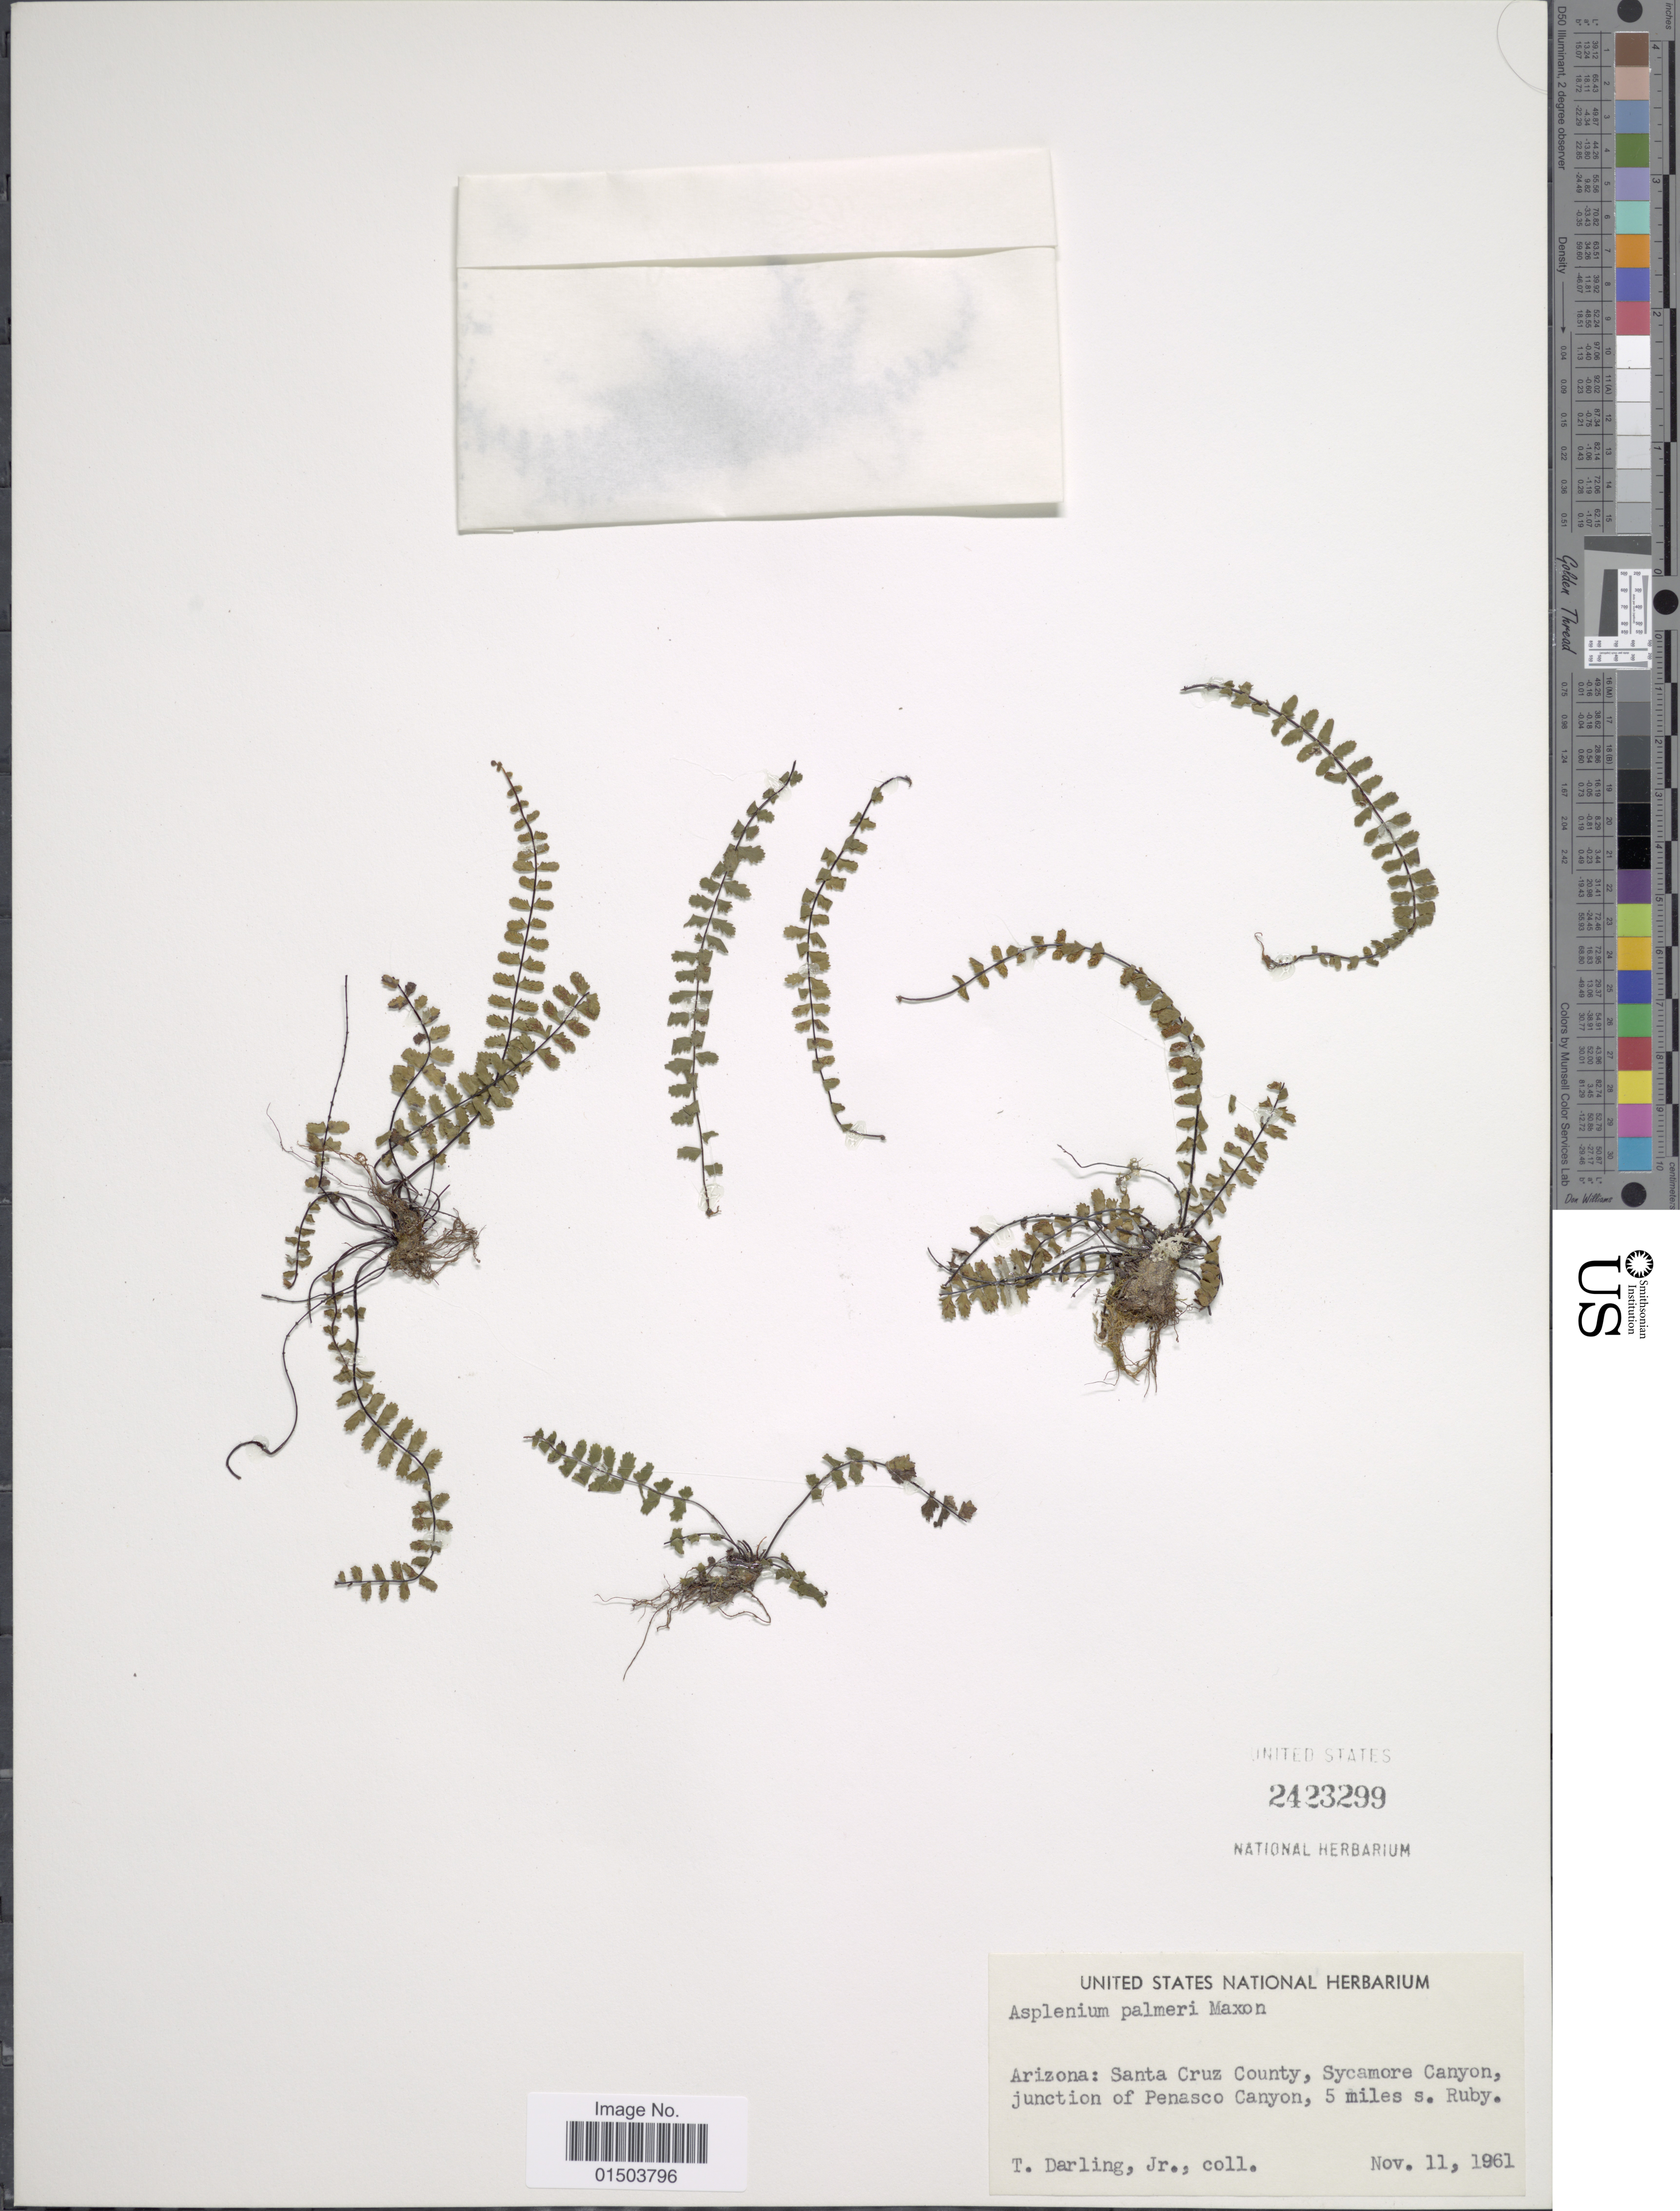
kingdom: Plantae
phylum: Tracheophyta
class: Polypodiopsida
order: Polypodiales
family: Aspleniaceae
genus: Asplenium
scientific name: Asplenium palmeri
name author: Maxon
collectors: T. Darling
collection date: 1961-11-11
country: United States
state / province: Arizona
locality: Santa Cruz County, Sycamore Canyone, junction of Penasco Canyon, 5 miles s. Ruby.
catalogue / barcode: US 2423299